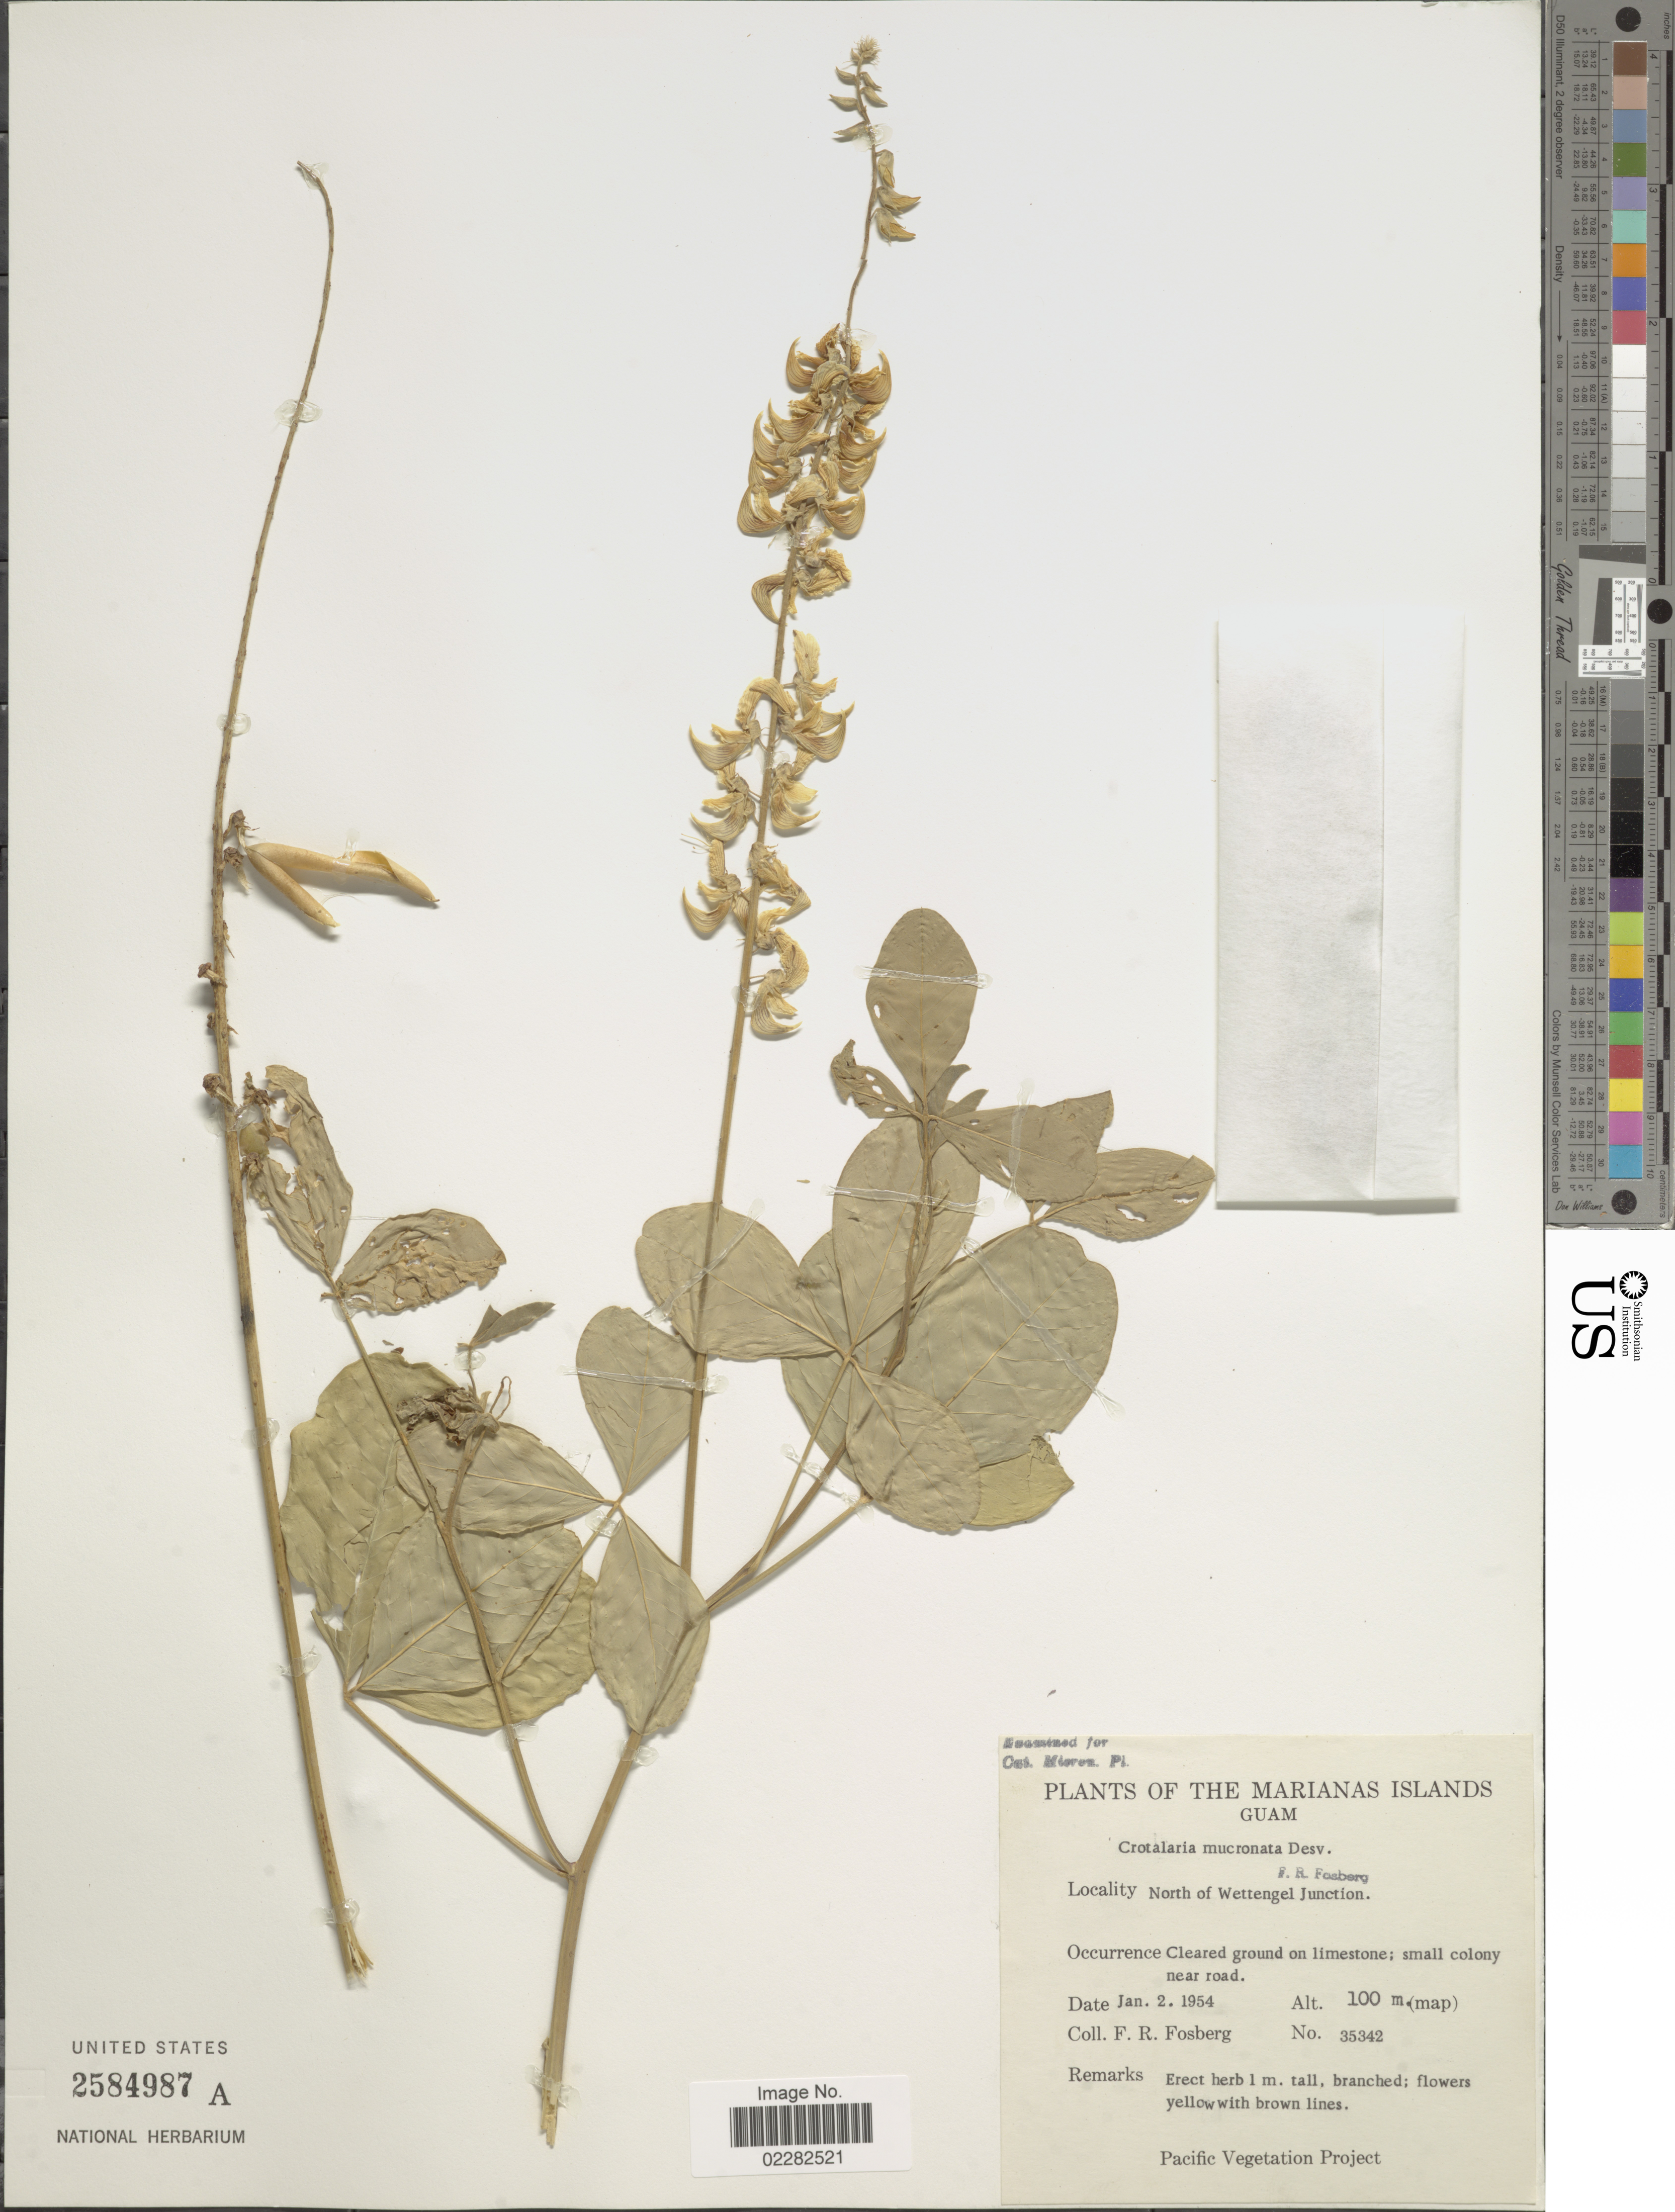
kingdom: Plantae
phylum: Tracheophyta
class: Magnoliopsida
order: Fabales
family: Fabaceae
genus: Crotalaria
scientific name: Crotalaria pallida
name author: Aiton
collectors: F. R. Fosberg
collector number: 35342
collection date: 1954-01-02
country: Guam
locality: Marianas Islands, Guam, North of Wettengel Junction, near road.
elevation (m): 100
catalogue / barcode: US 2584987A